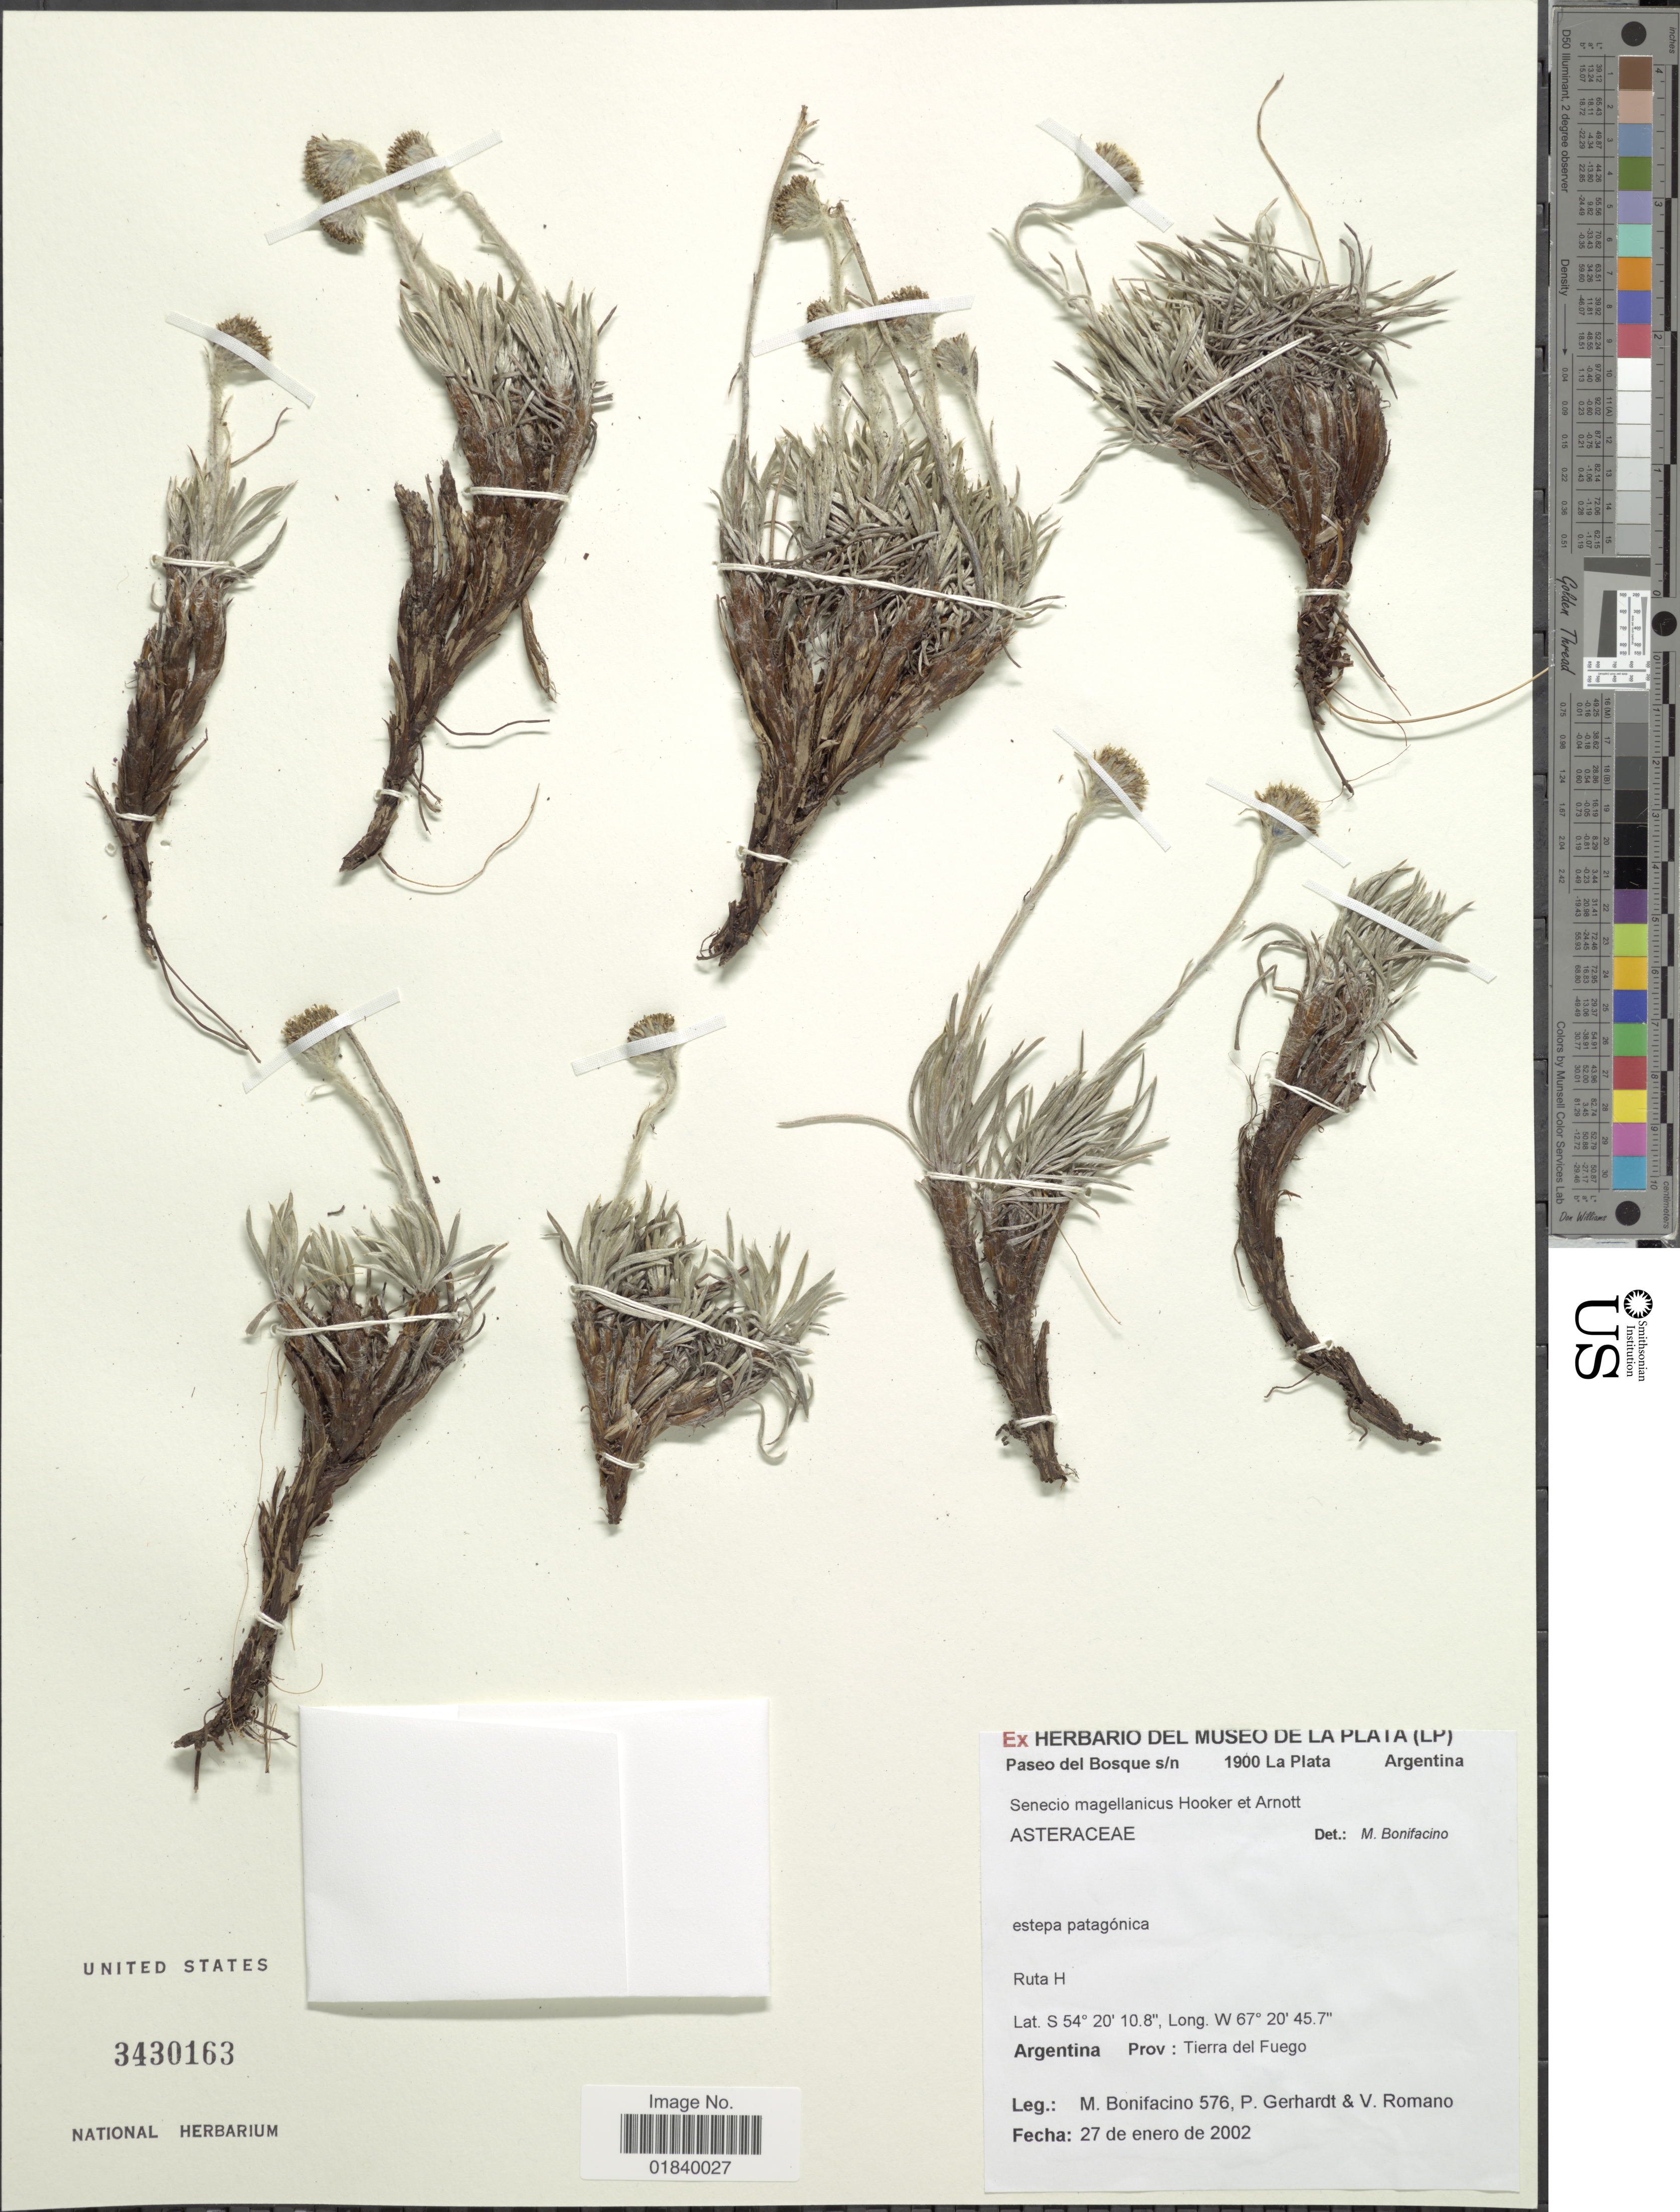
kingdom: Plantae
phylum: Tracheophyta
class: Magnoliopsida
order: Asterales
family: Asteraceae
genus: Senecio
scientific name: Senecio magellanicus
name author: Hook. & Arn.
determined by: Salomon, Luciana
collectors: M. Bonifacino, P. Gerhardt & V. Romano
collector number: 0576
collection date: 2002-01-27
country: Argentina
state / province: Tierra del Fuego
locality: Argentina Prov.: Tierra del Fuego.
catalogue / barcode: US 3430163